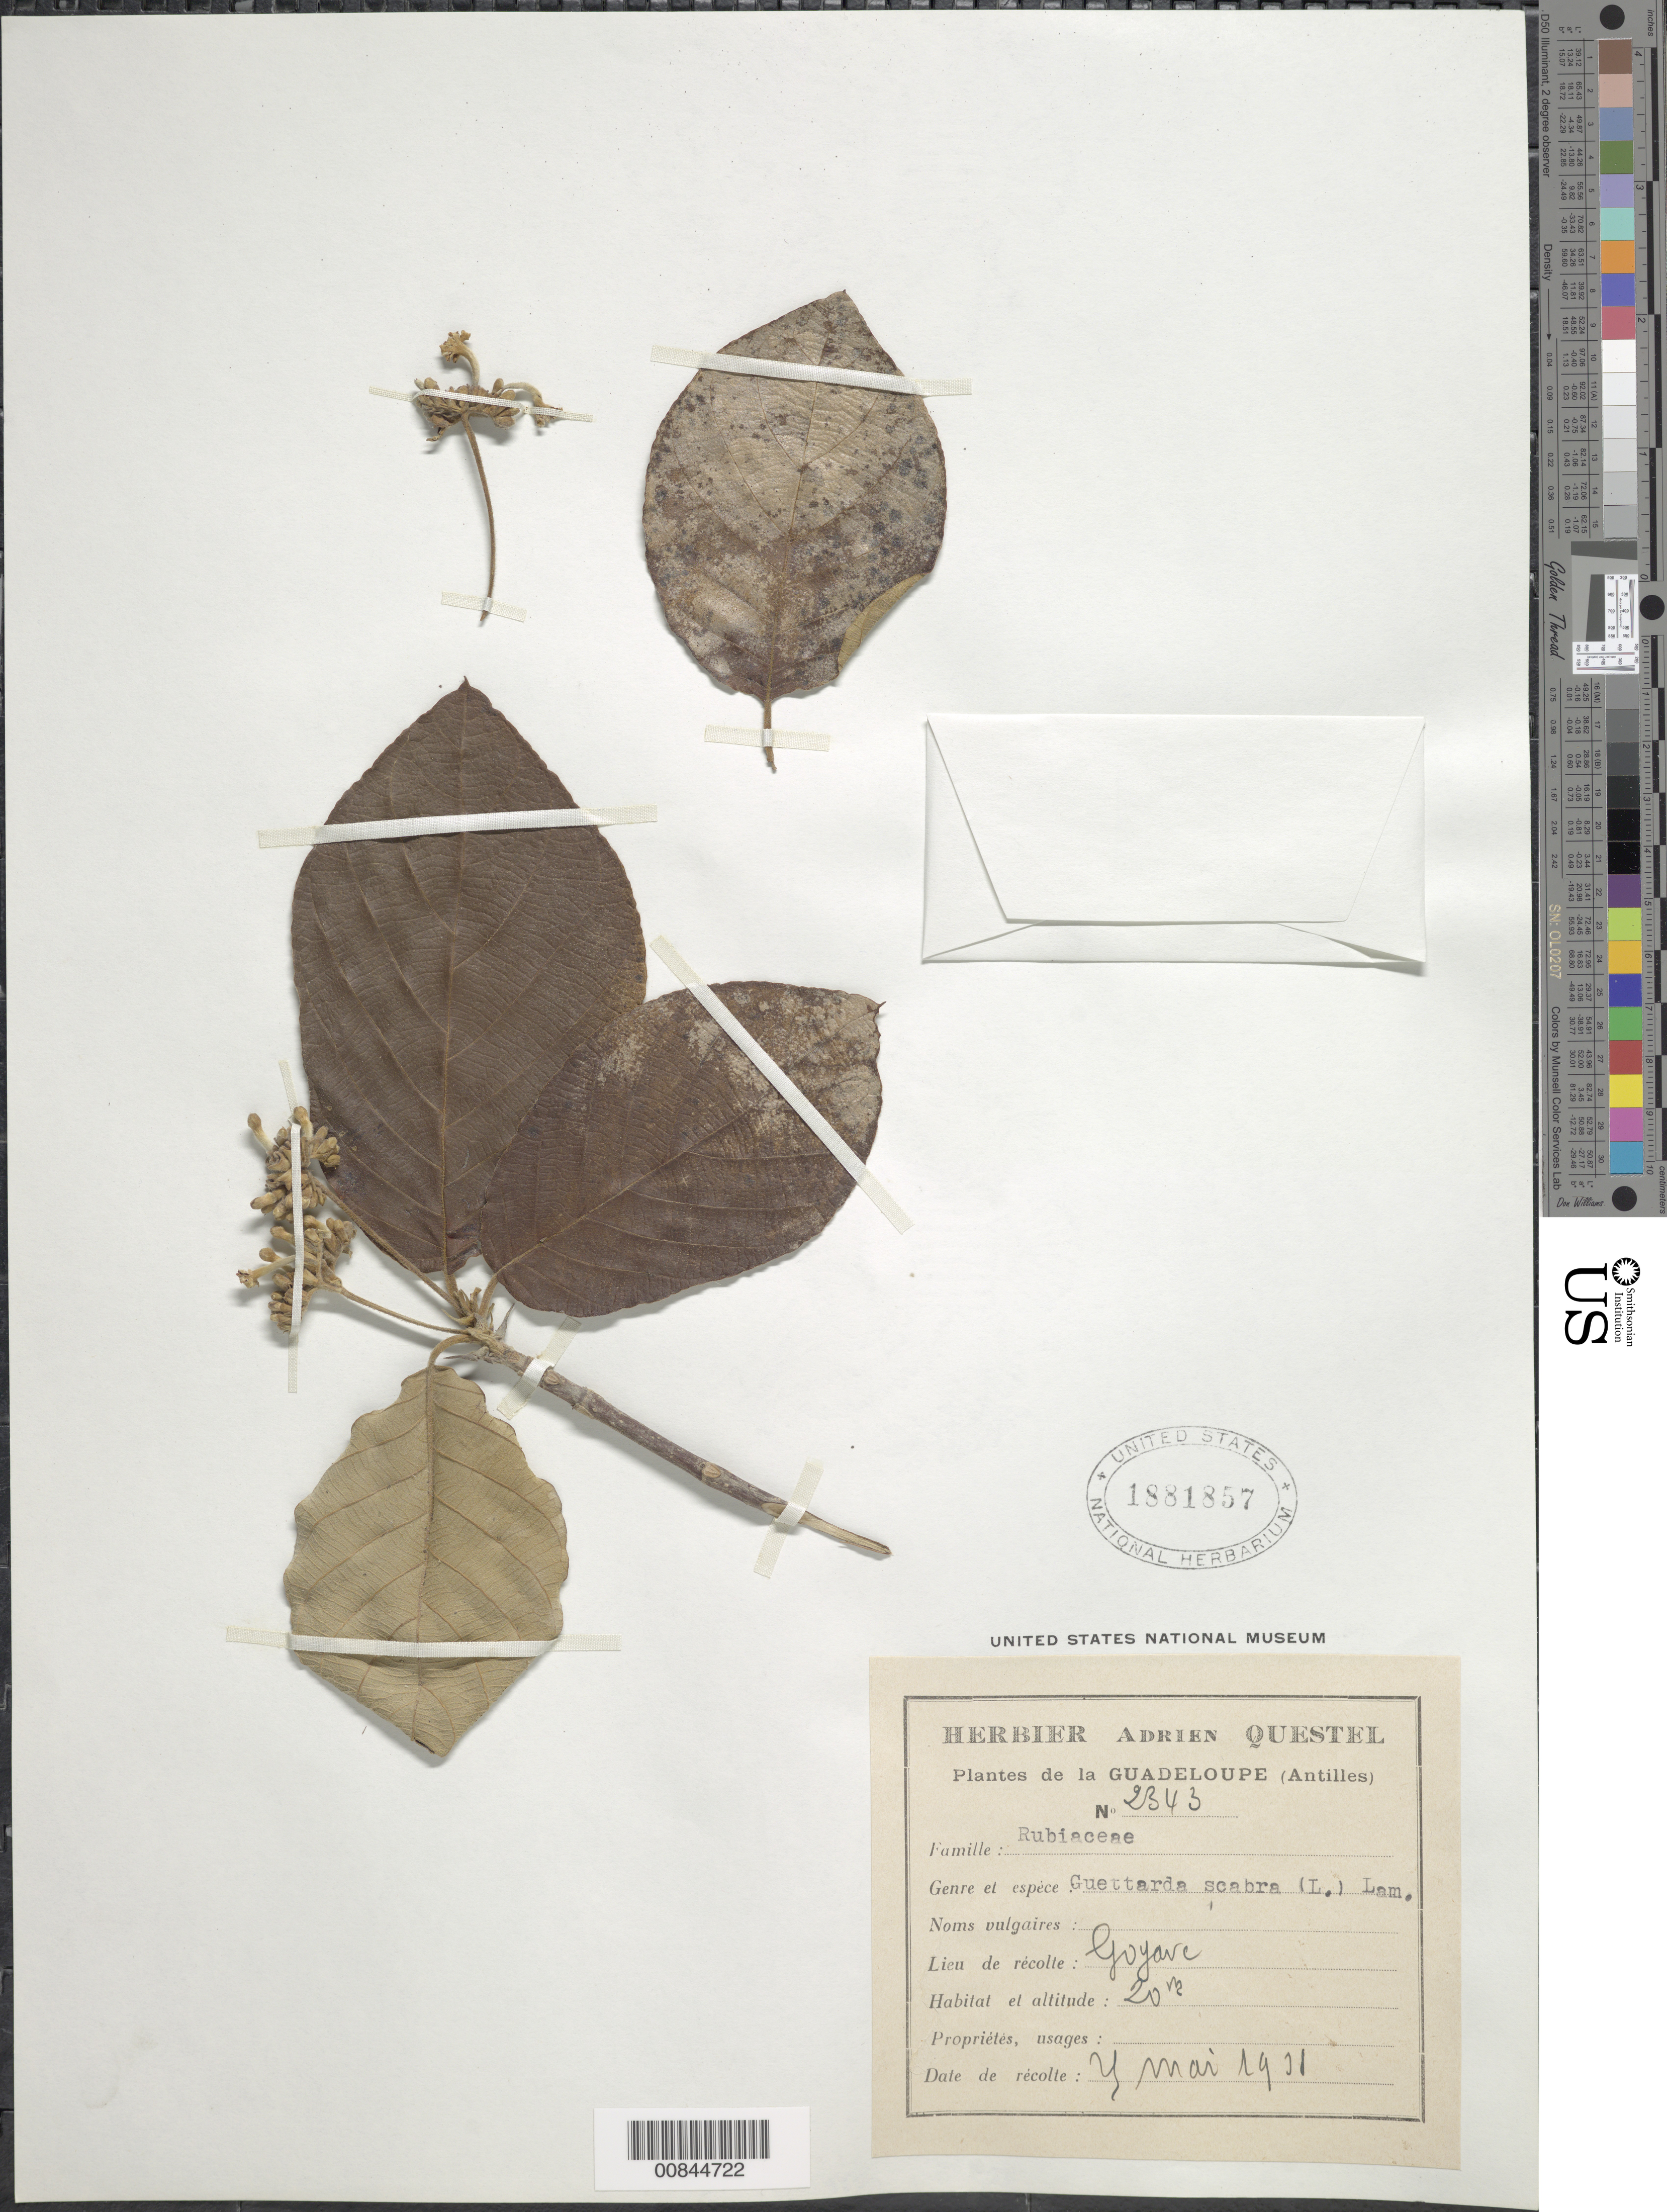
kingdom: Plantae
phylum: Tracheophyta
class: Magnoliopsida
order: Gentianales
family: Rubiaceae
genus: Guettarda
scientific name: Guettarda scabra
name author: (L.) Vent.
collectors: A. Questel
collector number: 2343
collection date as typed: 21 May 1938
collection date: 1938-05-21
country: Guadeloupe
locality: Goyare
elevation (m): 20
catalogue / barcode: US 1881857